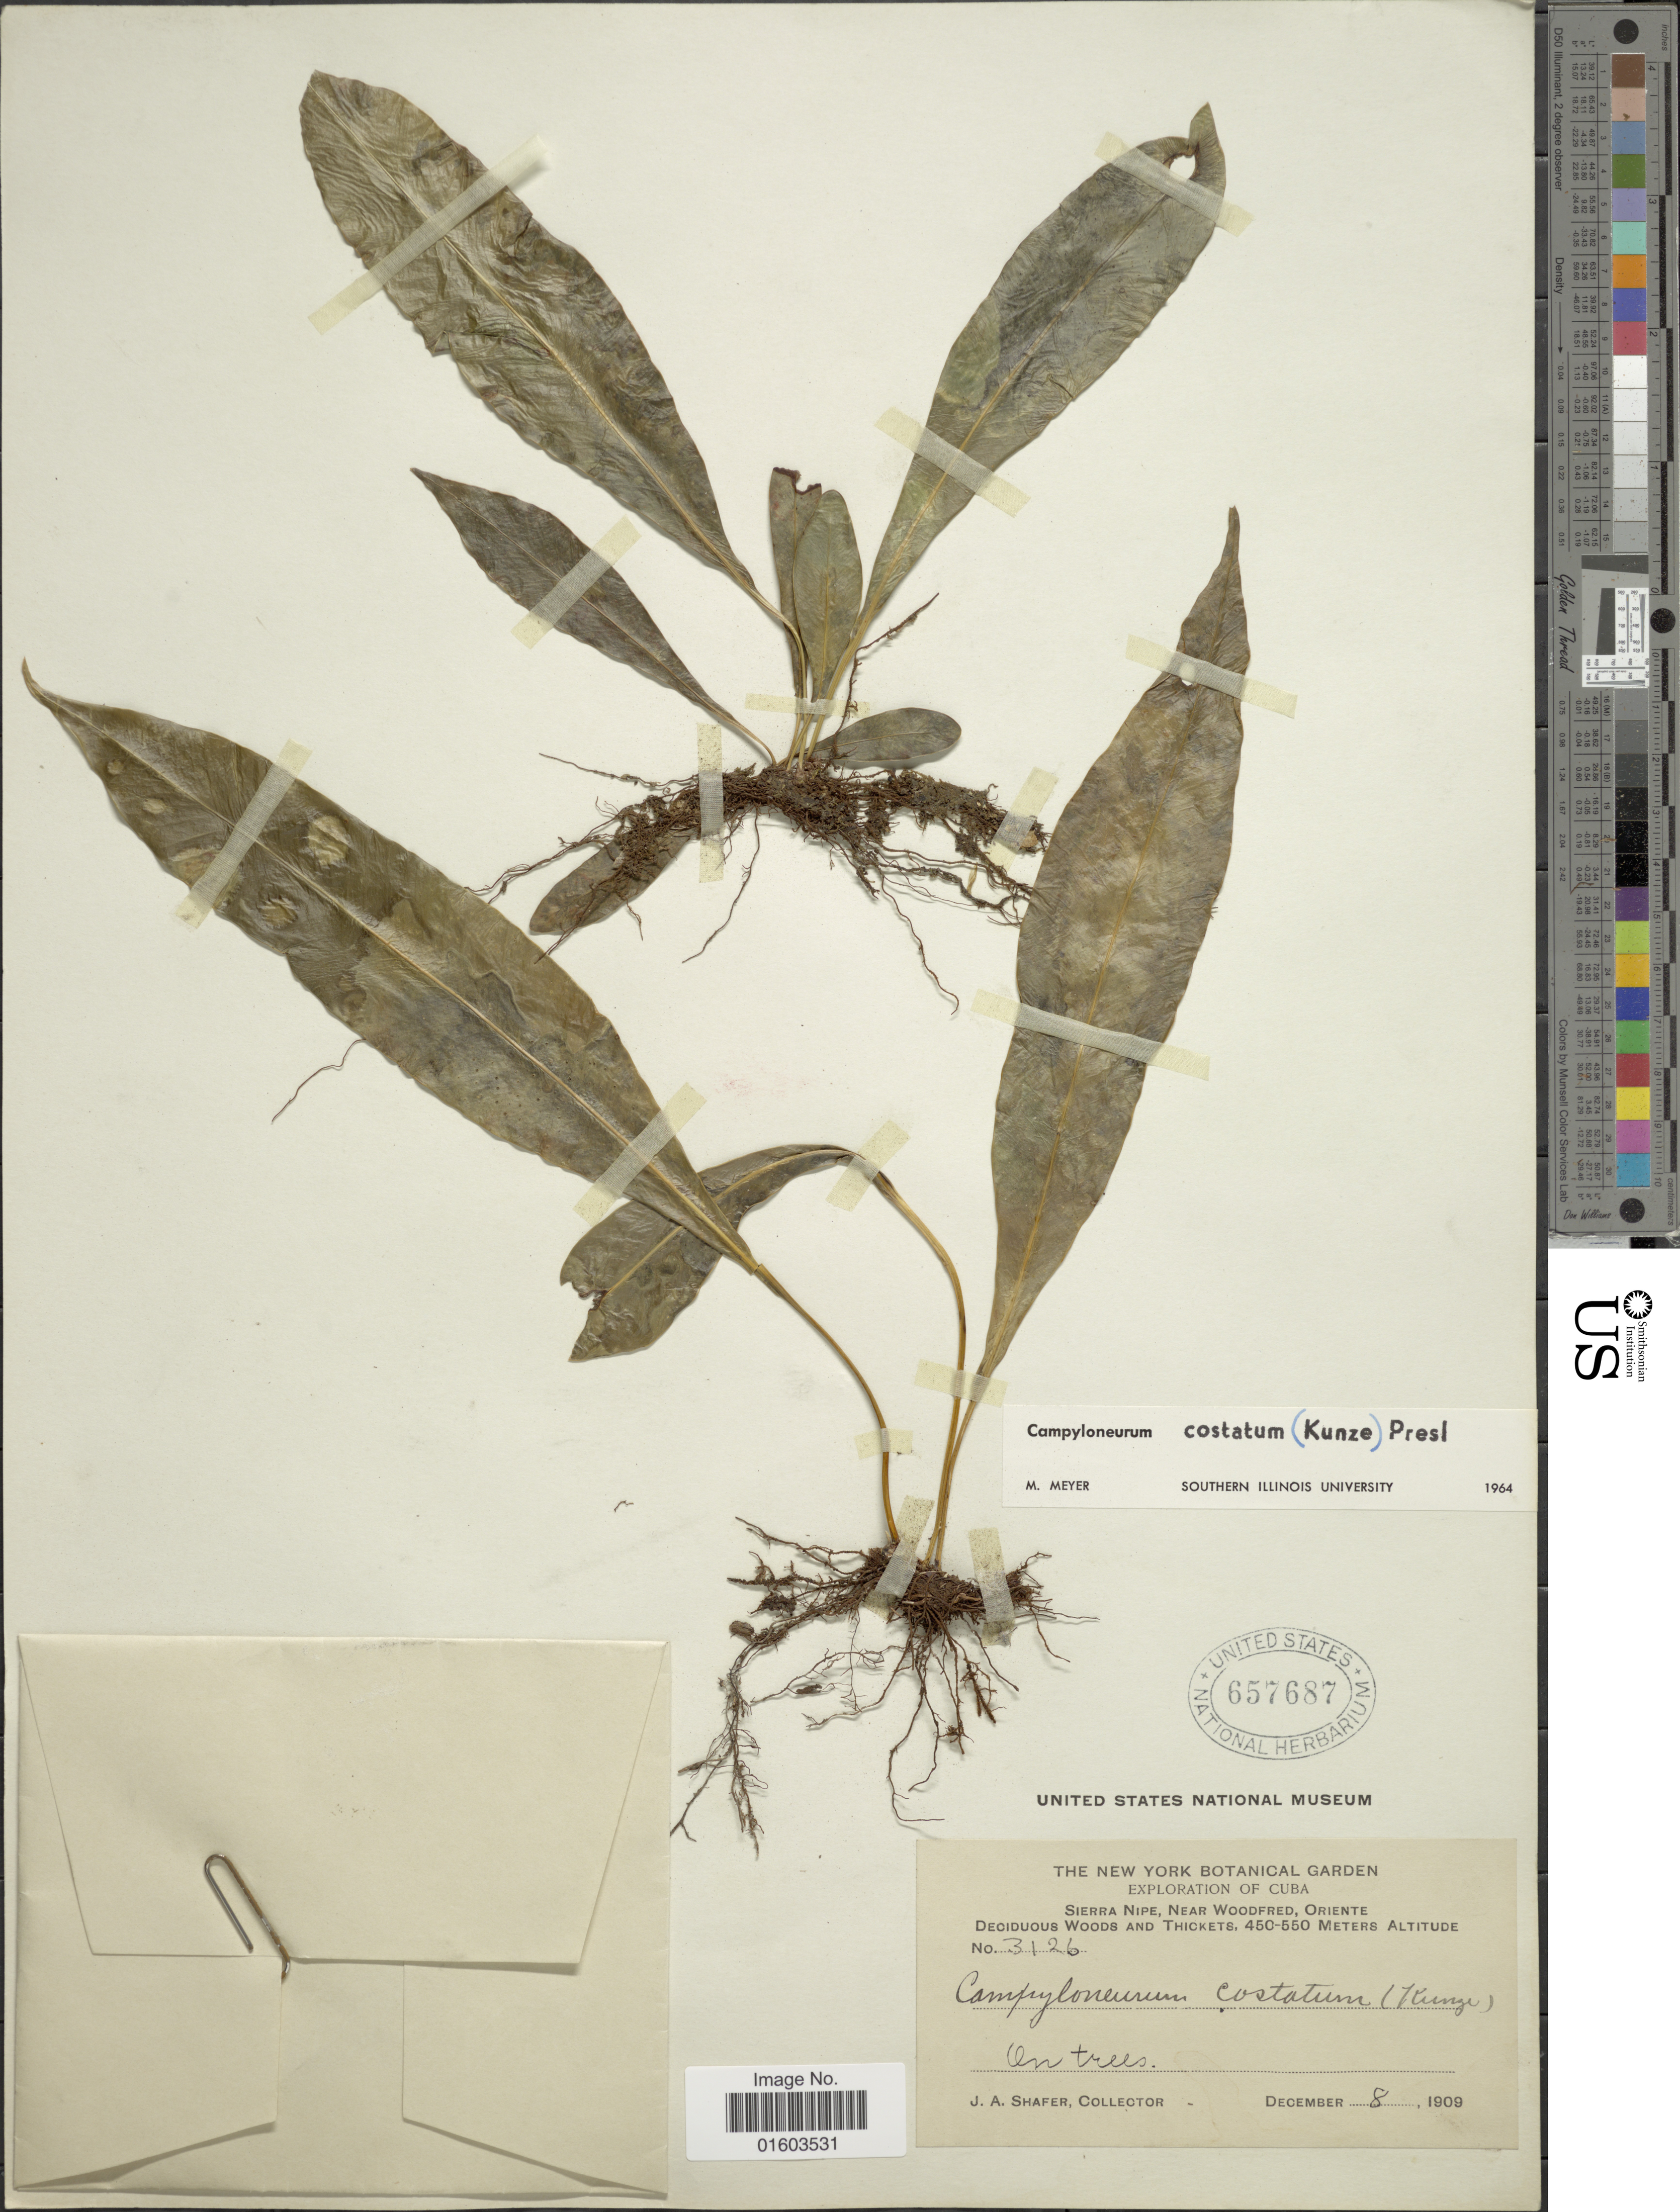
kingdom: Plantae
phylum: Tracheophyta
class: Polypodiopsida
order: Polypodiales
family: Polypodiaceae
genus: Campyloneurum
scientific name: Campyloneurum costatum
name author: (Kunze) C. Presl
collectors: J. A. Shafer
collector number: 3126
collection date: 1908-12-08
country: Cuba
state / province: Oriente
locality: Sierra Nipe, Near Woodfred, Oriente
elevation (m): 450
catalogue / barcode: US 657687